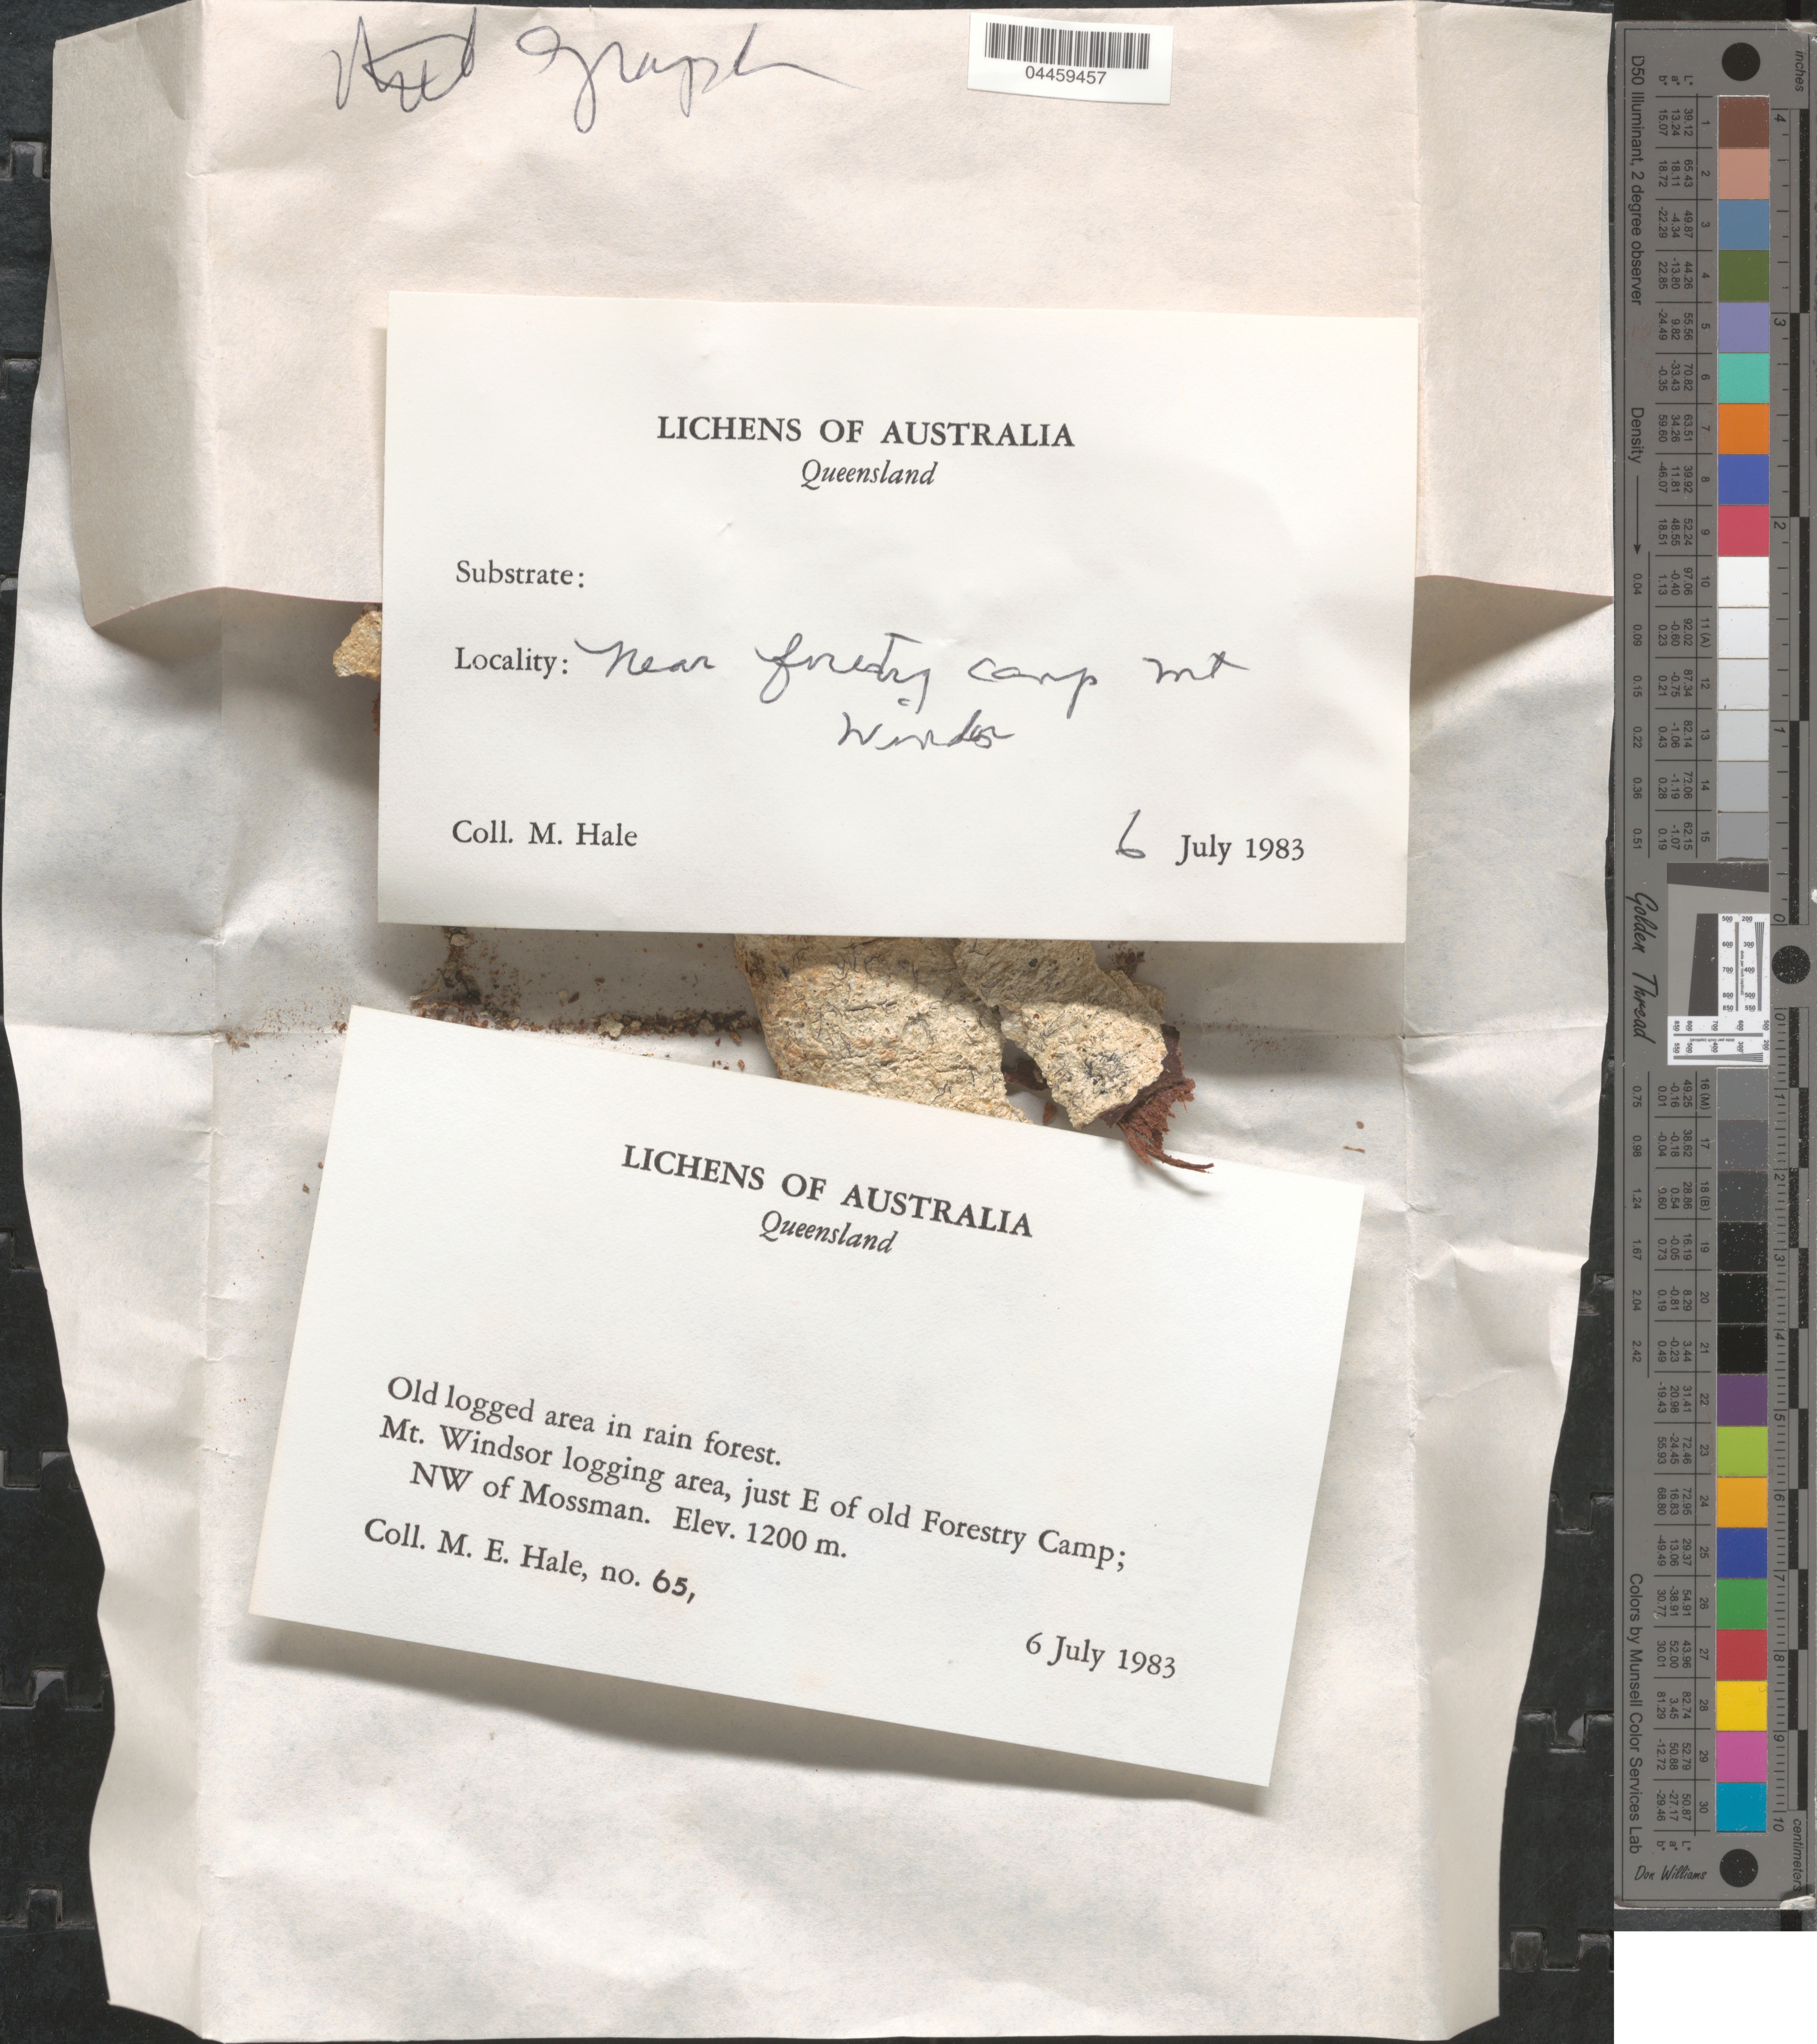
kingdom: Fungi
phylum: Ascomycota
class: Lecanoromycetes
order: Ostropales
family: Graphidaceae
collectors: M. Hale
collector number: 65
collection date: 1983-07-06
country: Australia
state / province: Queensland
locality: Old logged area in rain forest. Mt Windsor logging area, just E of old Forestry Camp NW of Mossman.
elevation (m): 1200